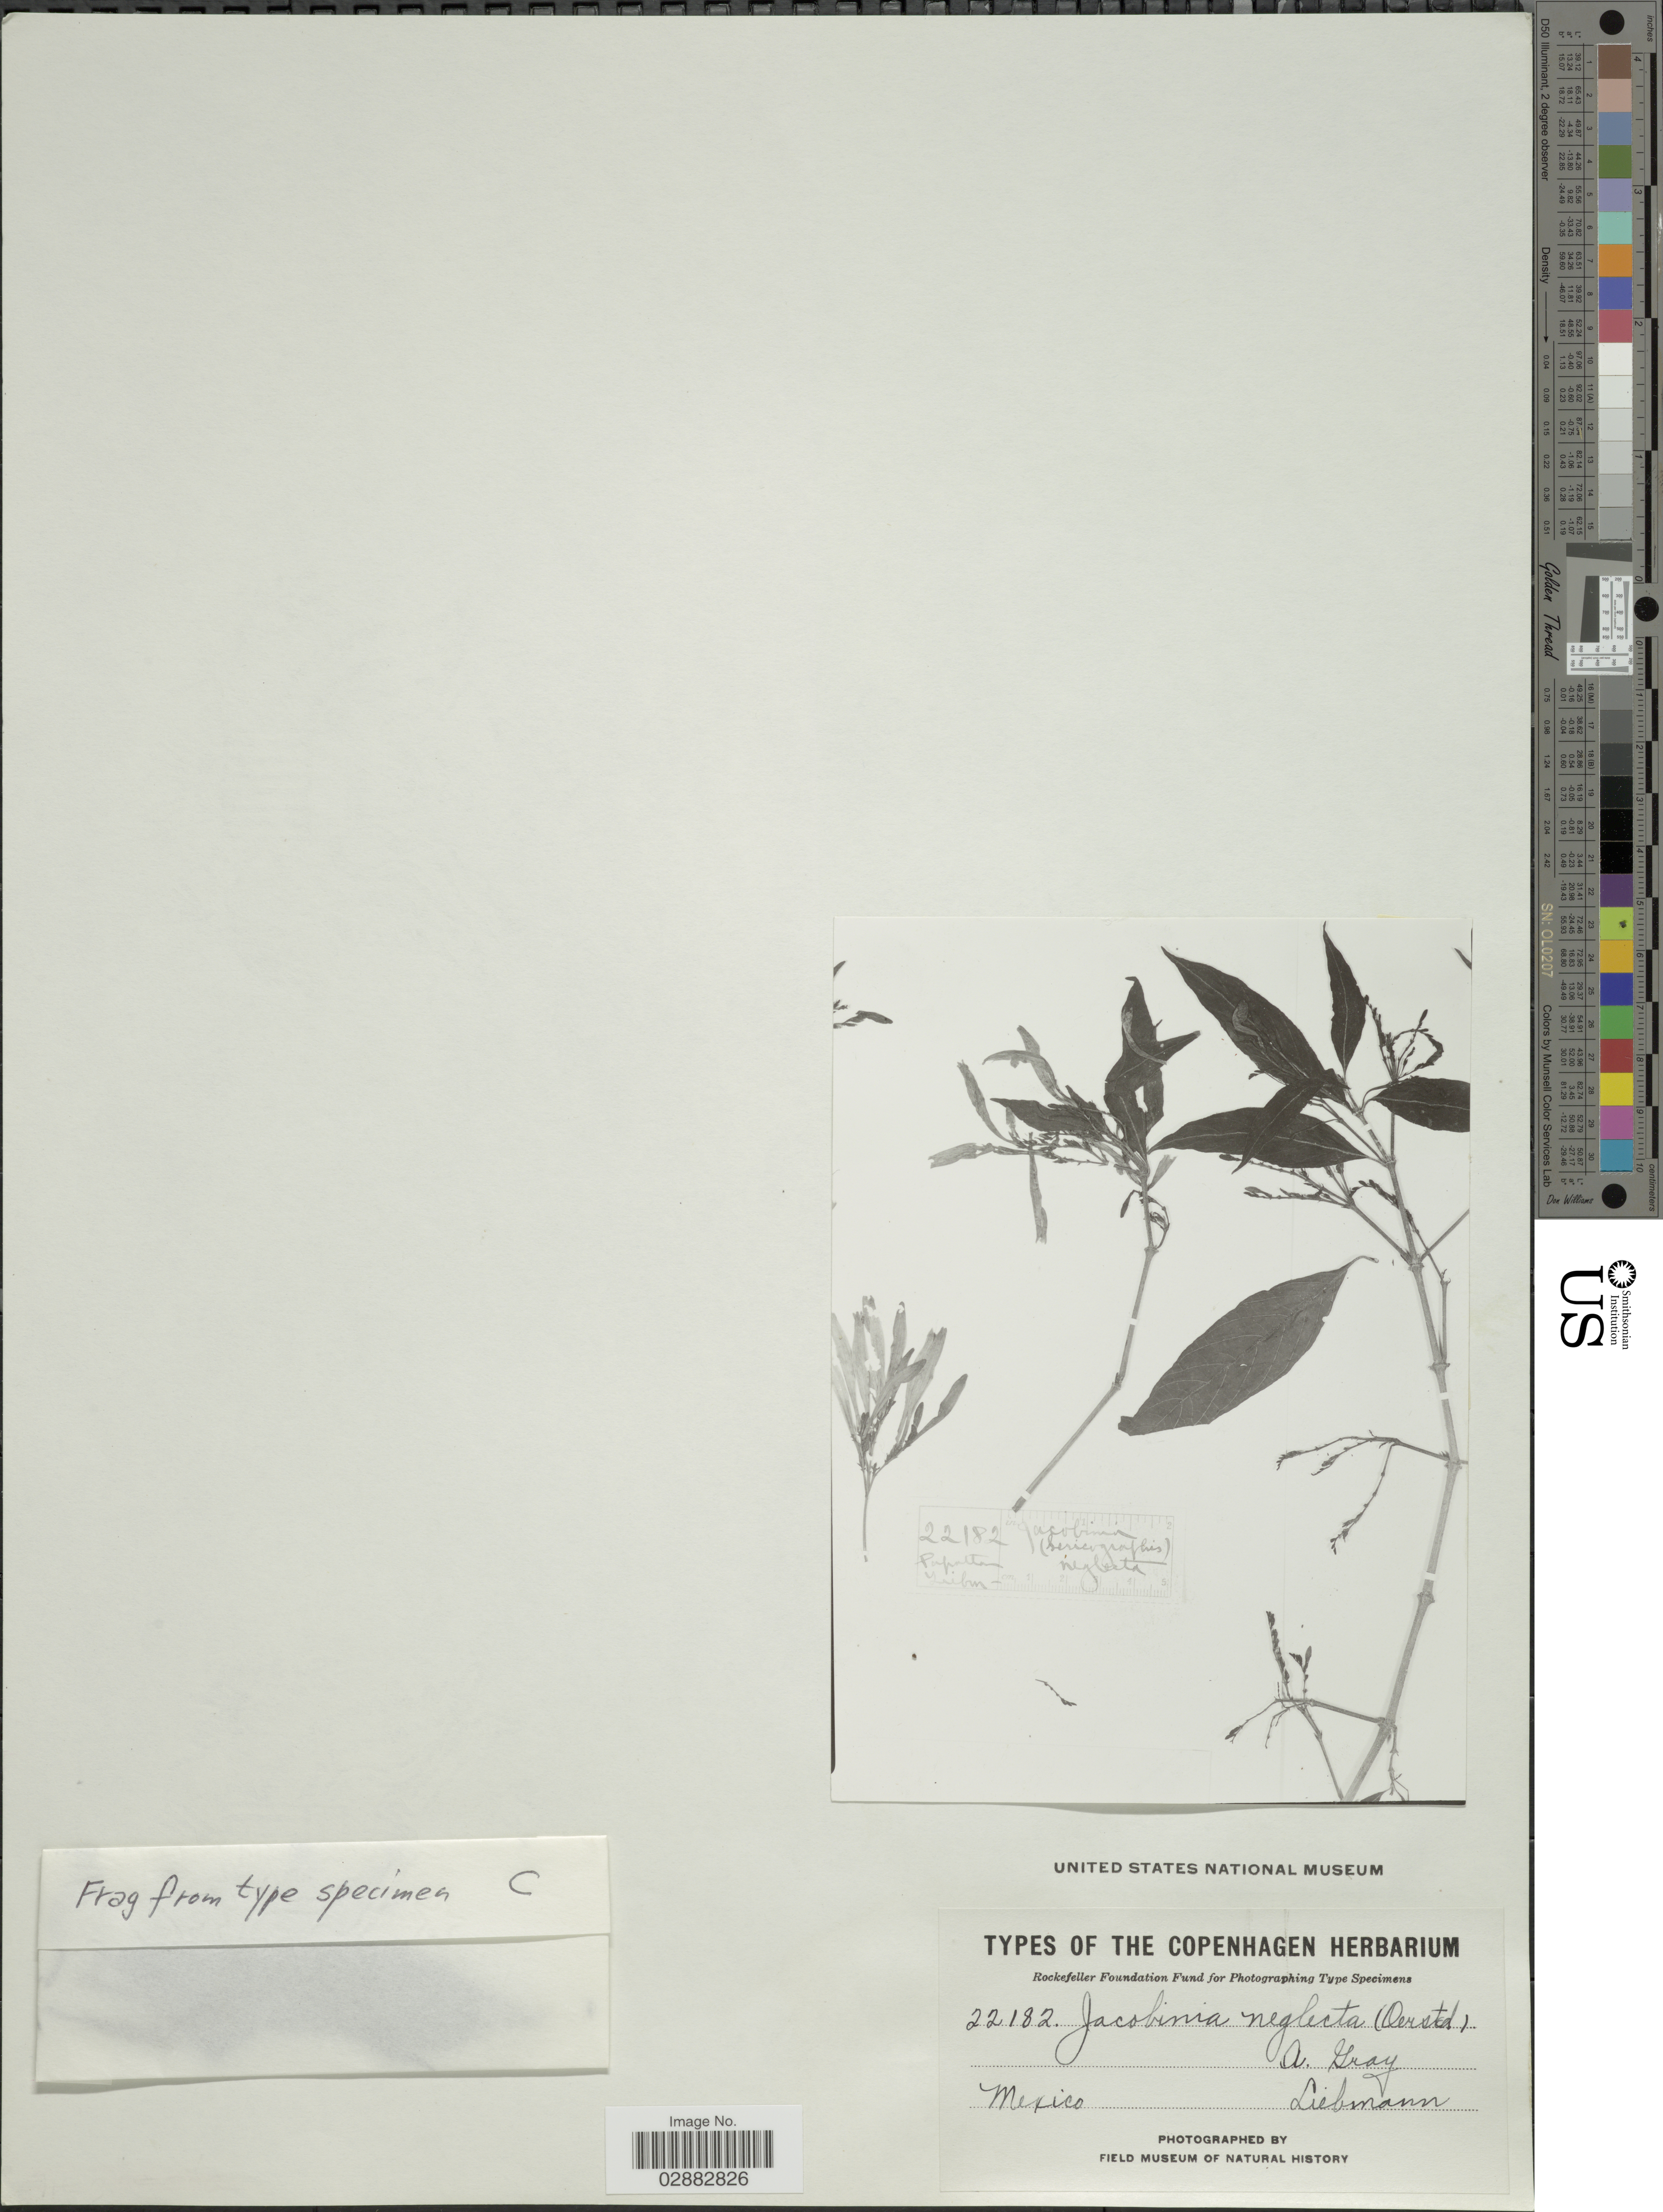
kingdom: Plantae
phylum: Tracheophyta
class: Magnoliopsida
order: Lamiales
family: Acanthaceae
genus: Jacobinia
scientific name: Jacobinia neglecta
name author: (Oerst.) A. Gray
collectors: Liebmann, --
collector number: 22182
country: Mexico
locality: Papatlan.